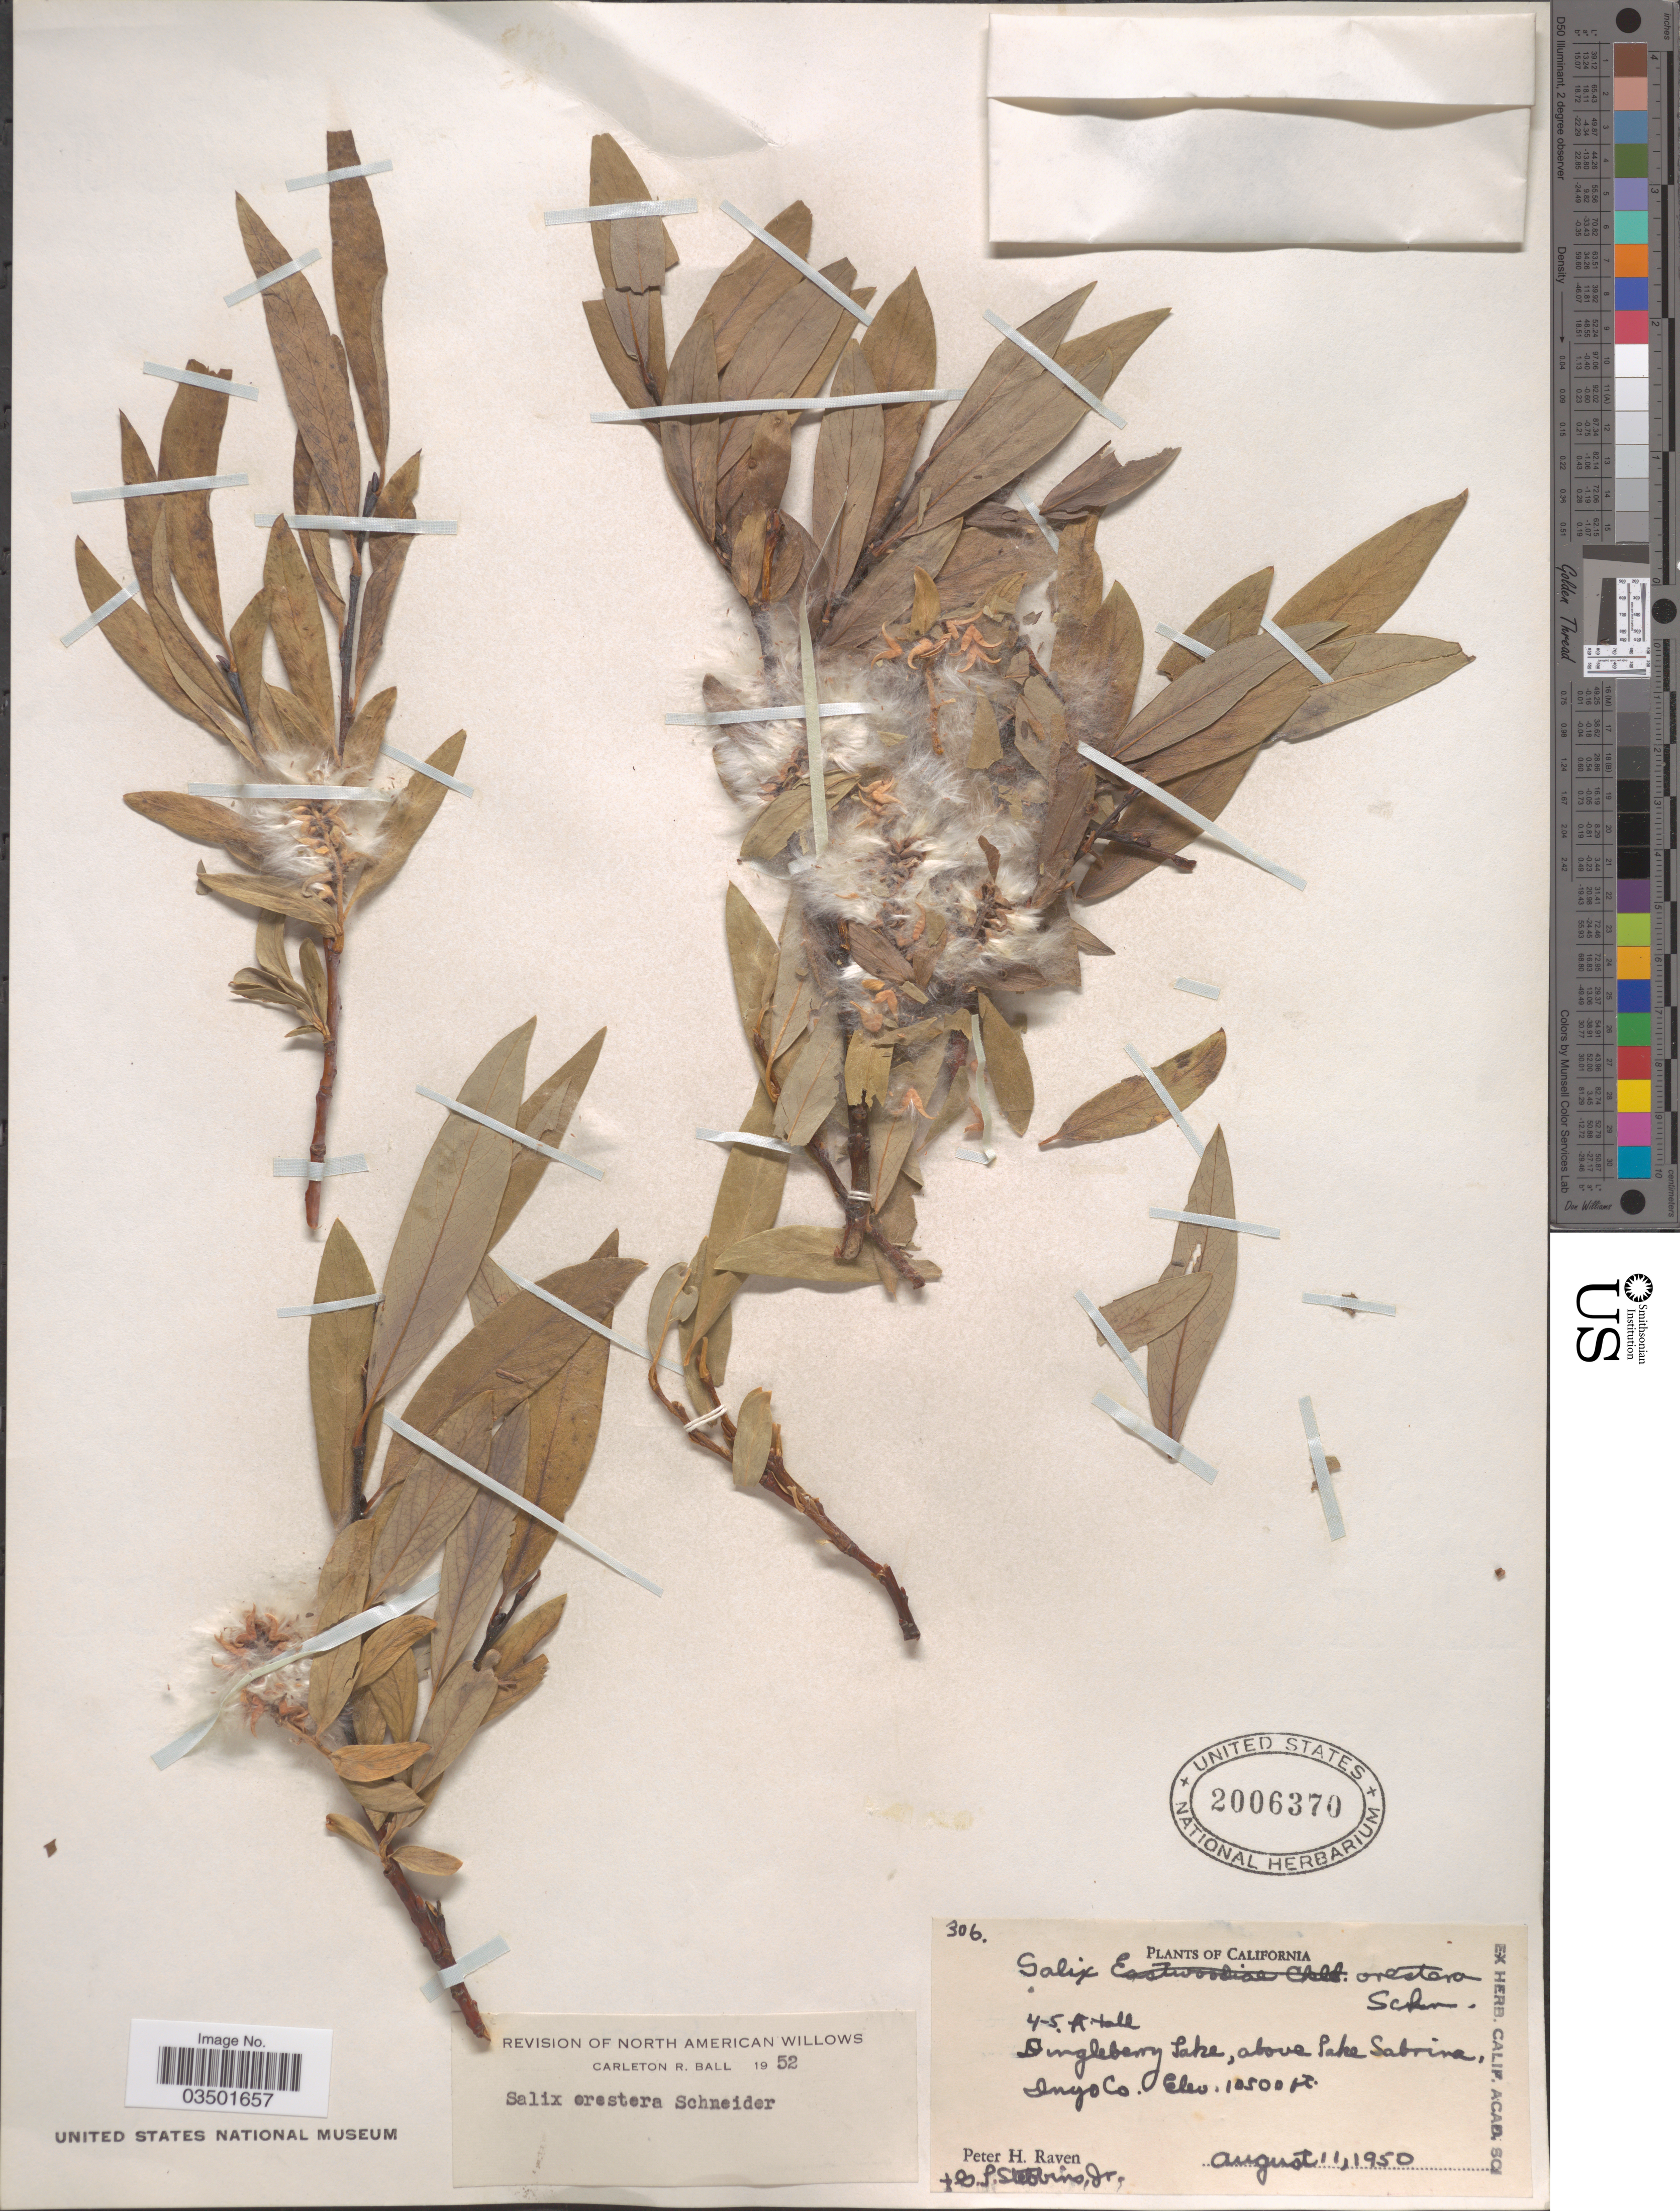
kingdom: Plantae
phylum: Tracheophyta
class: Magnoliopsida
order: Malpighiales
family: Salicaceae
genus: Salix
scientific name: Salix orestera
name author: C.K. Schneid.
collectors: P. Raven & G. L. Stebbins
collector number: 306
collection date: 1950-08-11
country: United States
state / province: California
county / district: Inyo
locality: Dingleberry Lake, above Lake Sarina, Inyo Co.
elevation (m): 3200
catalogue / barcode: US 2006370